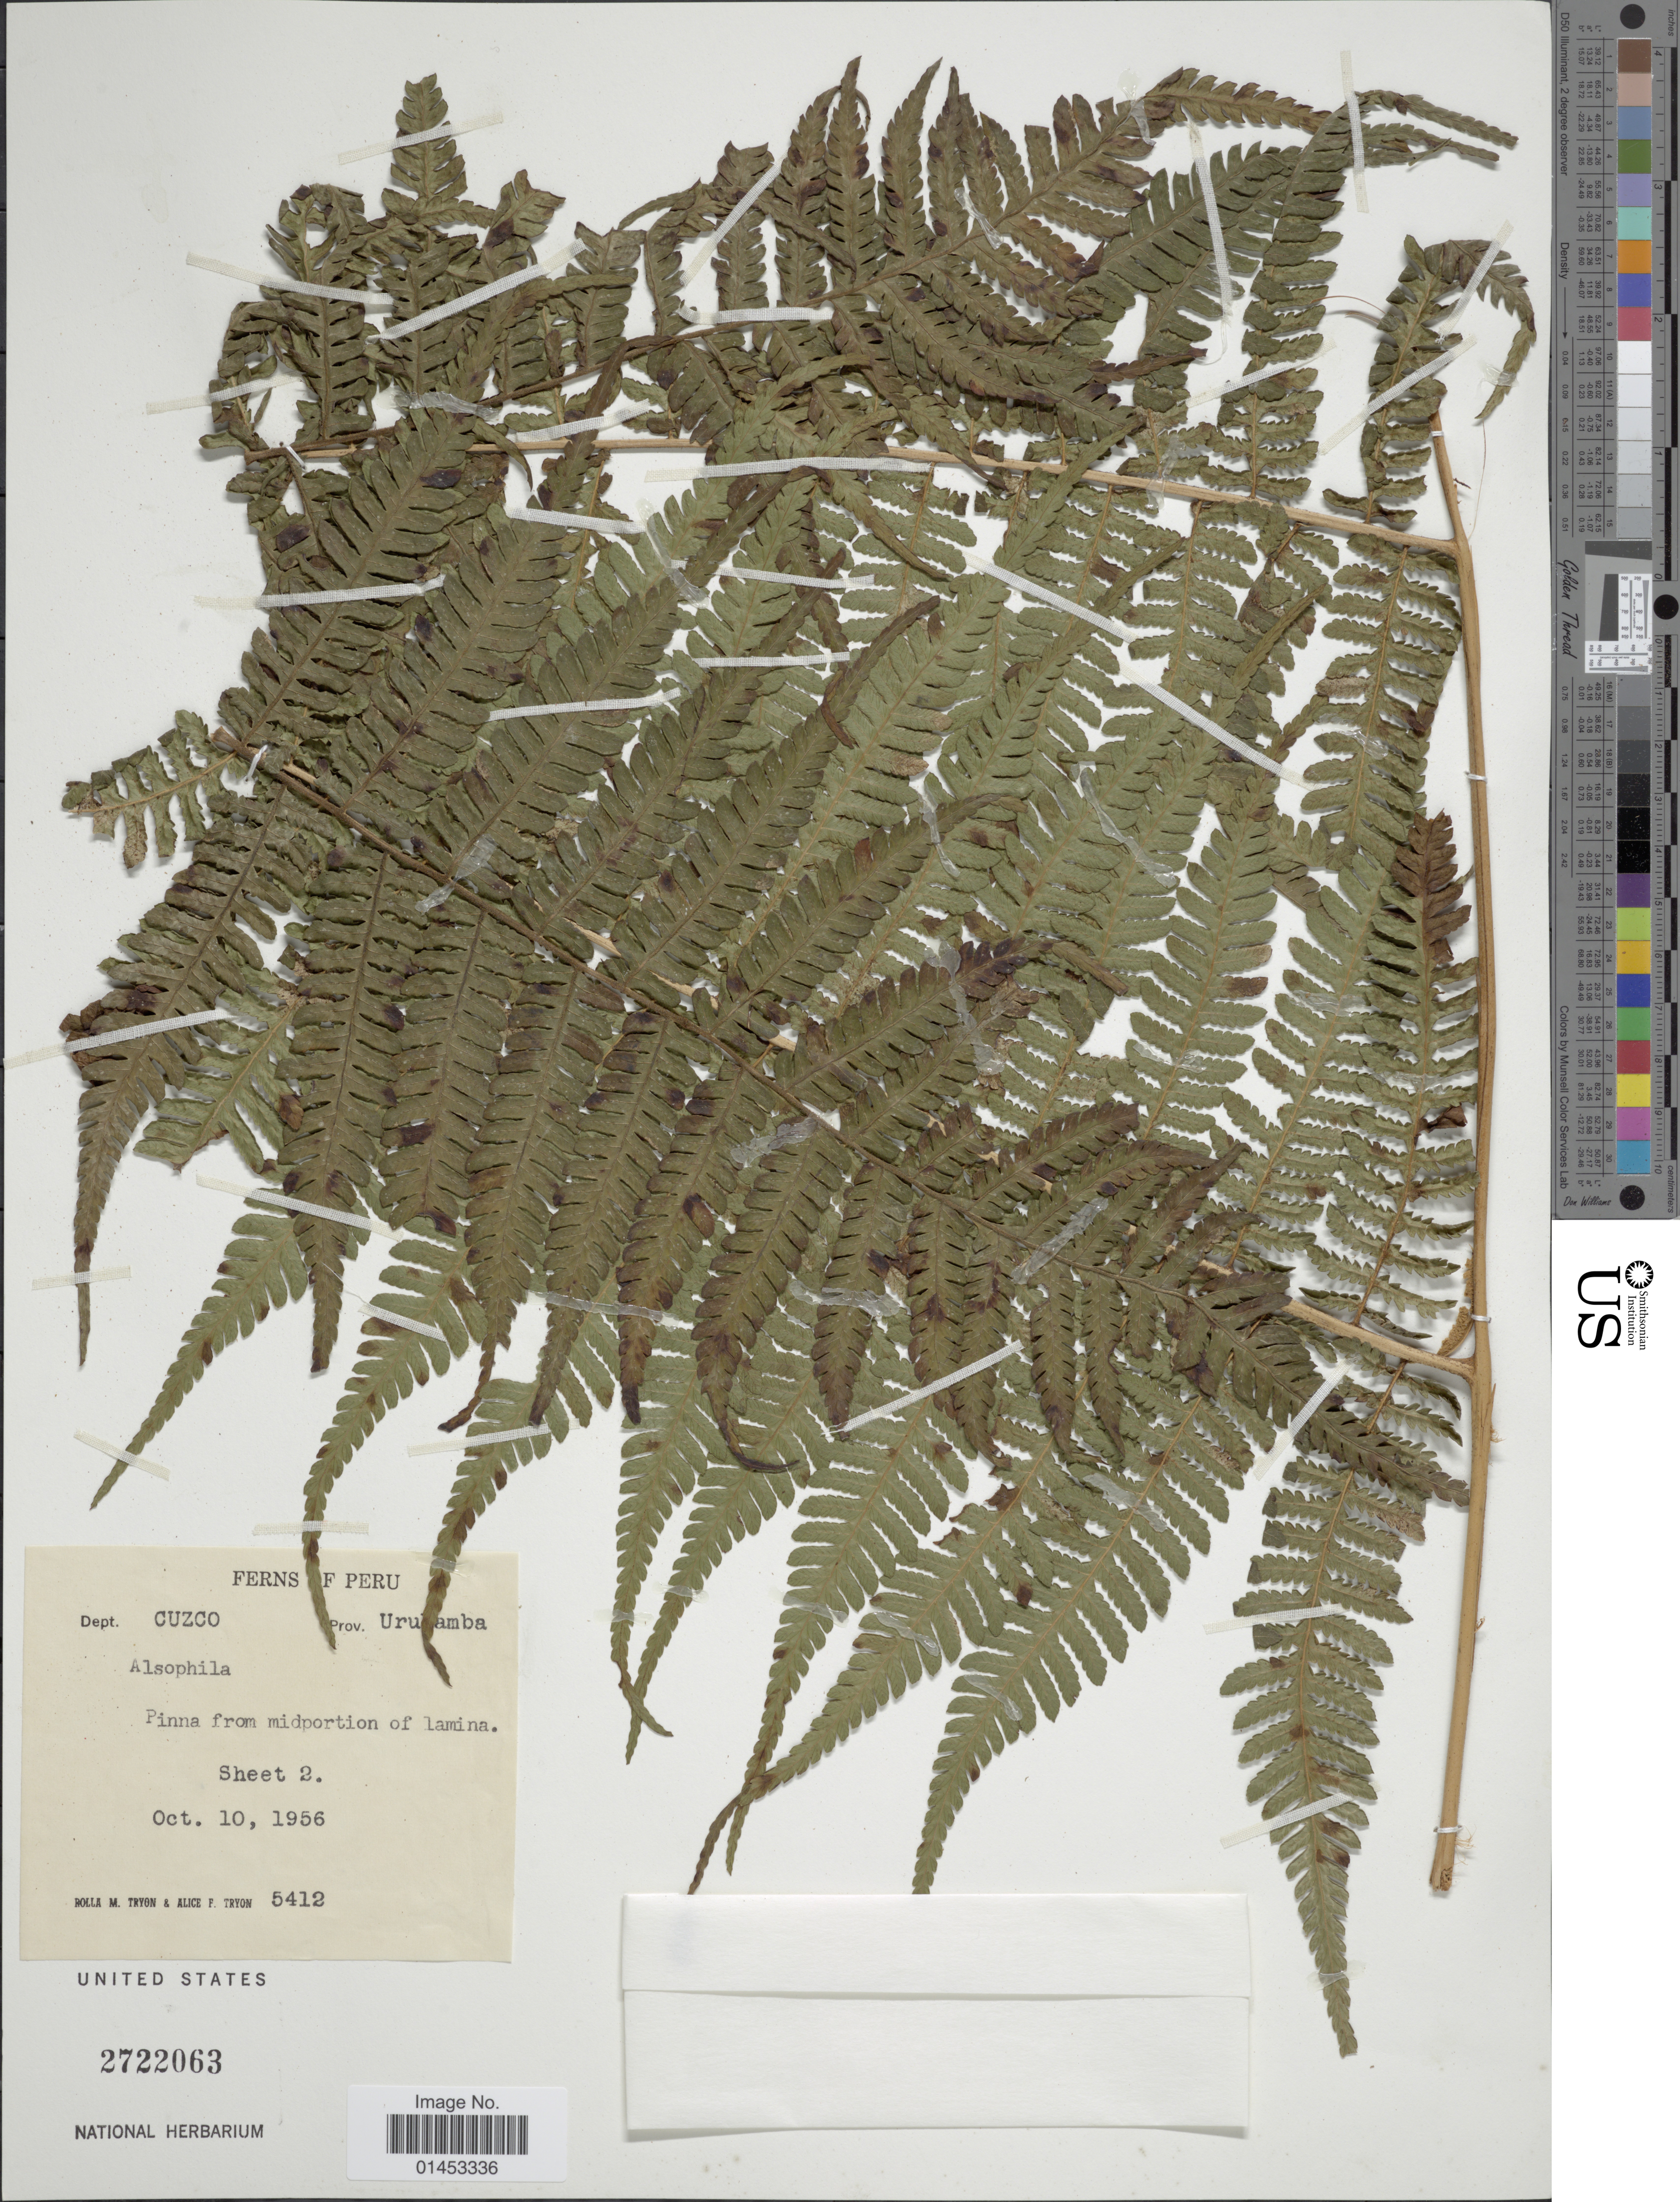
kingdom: Plantae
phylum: Tracheophyta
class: Polypodiopsida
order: Cyatheales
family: Cyatheaceae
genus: Cyathea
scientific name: Cyathea sp.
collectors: R. M. Tryon & A. F. Tryon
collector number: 5412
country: Peru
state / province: Cusco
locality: Dept. Cuzco, prov. Urubamba, Pinna from midportion of lamina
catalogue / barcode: US 2722063